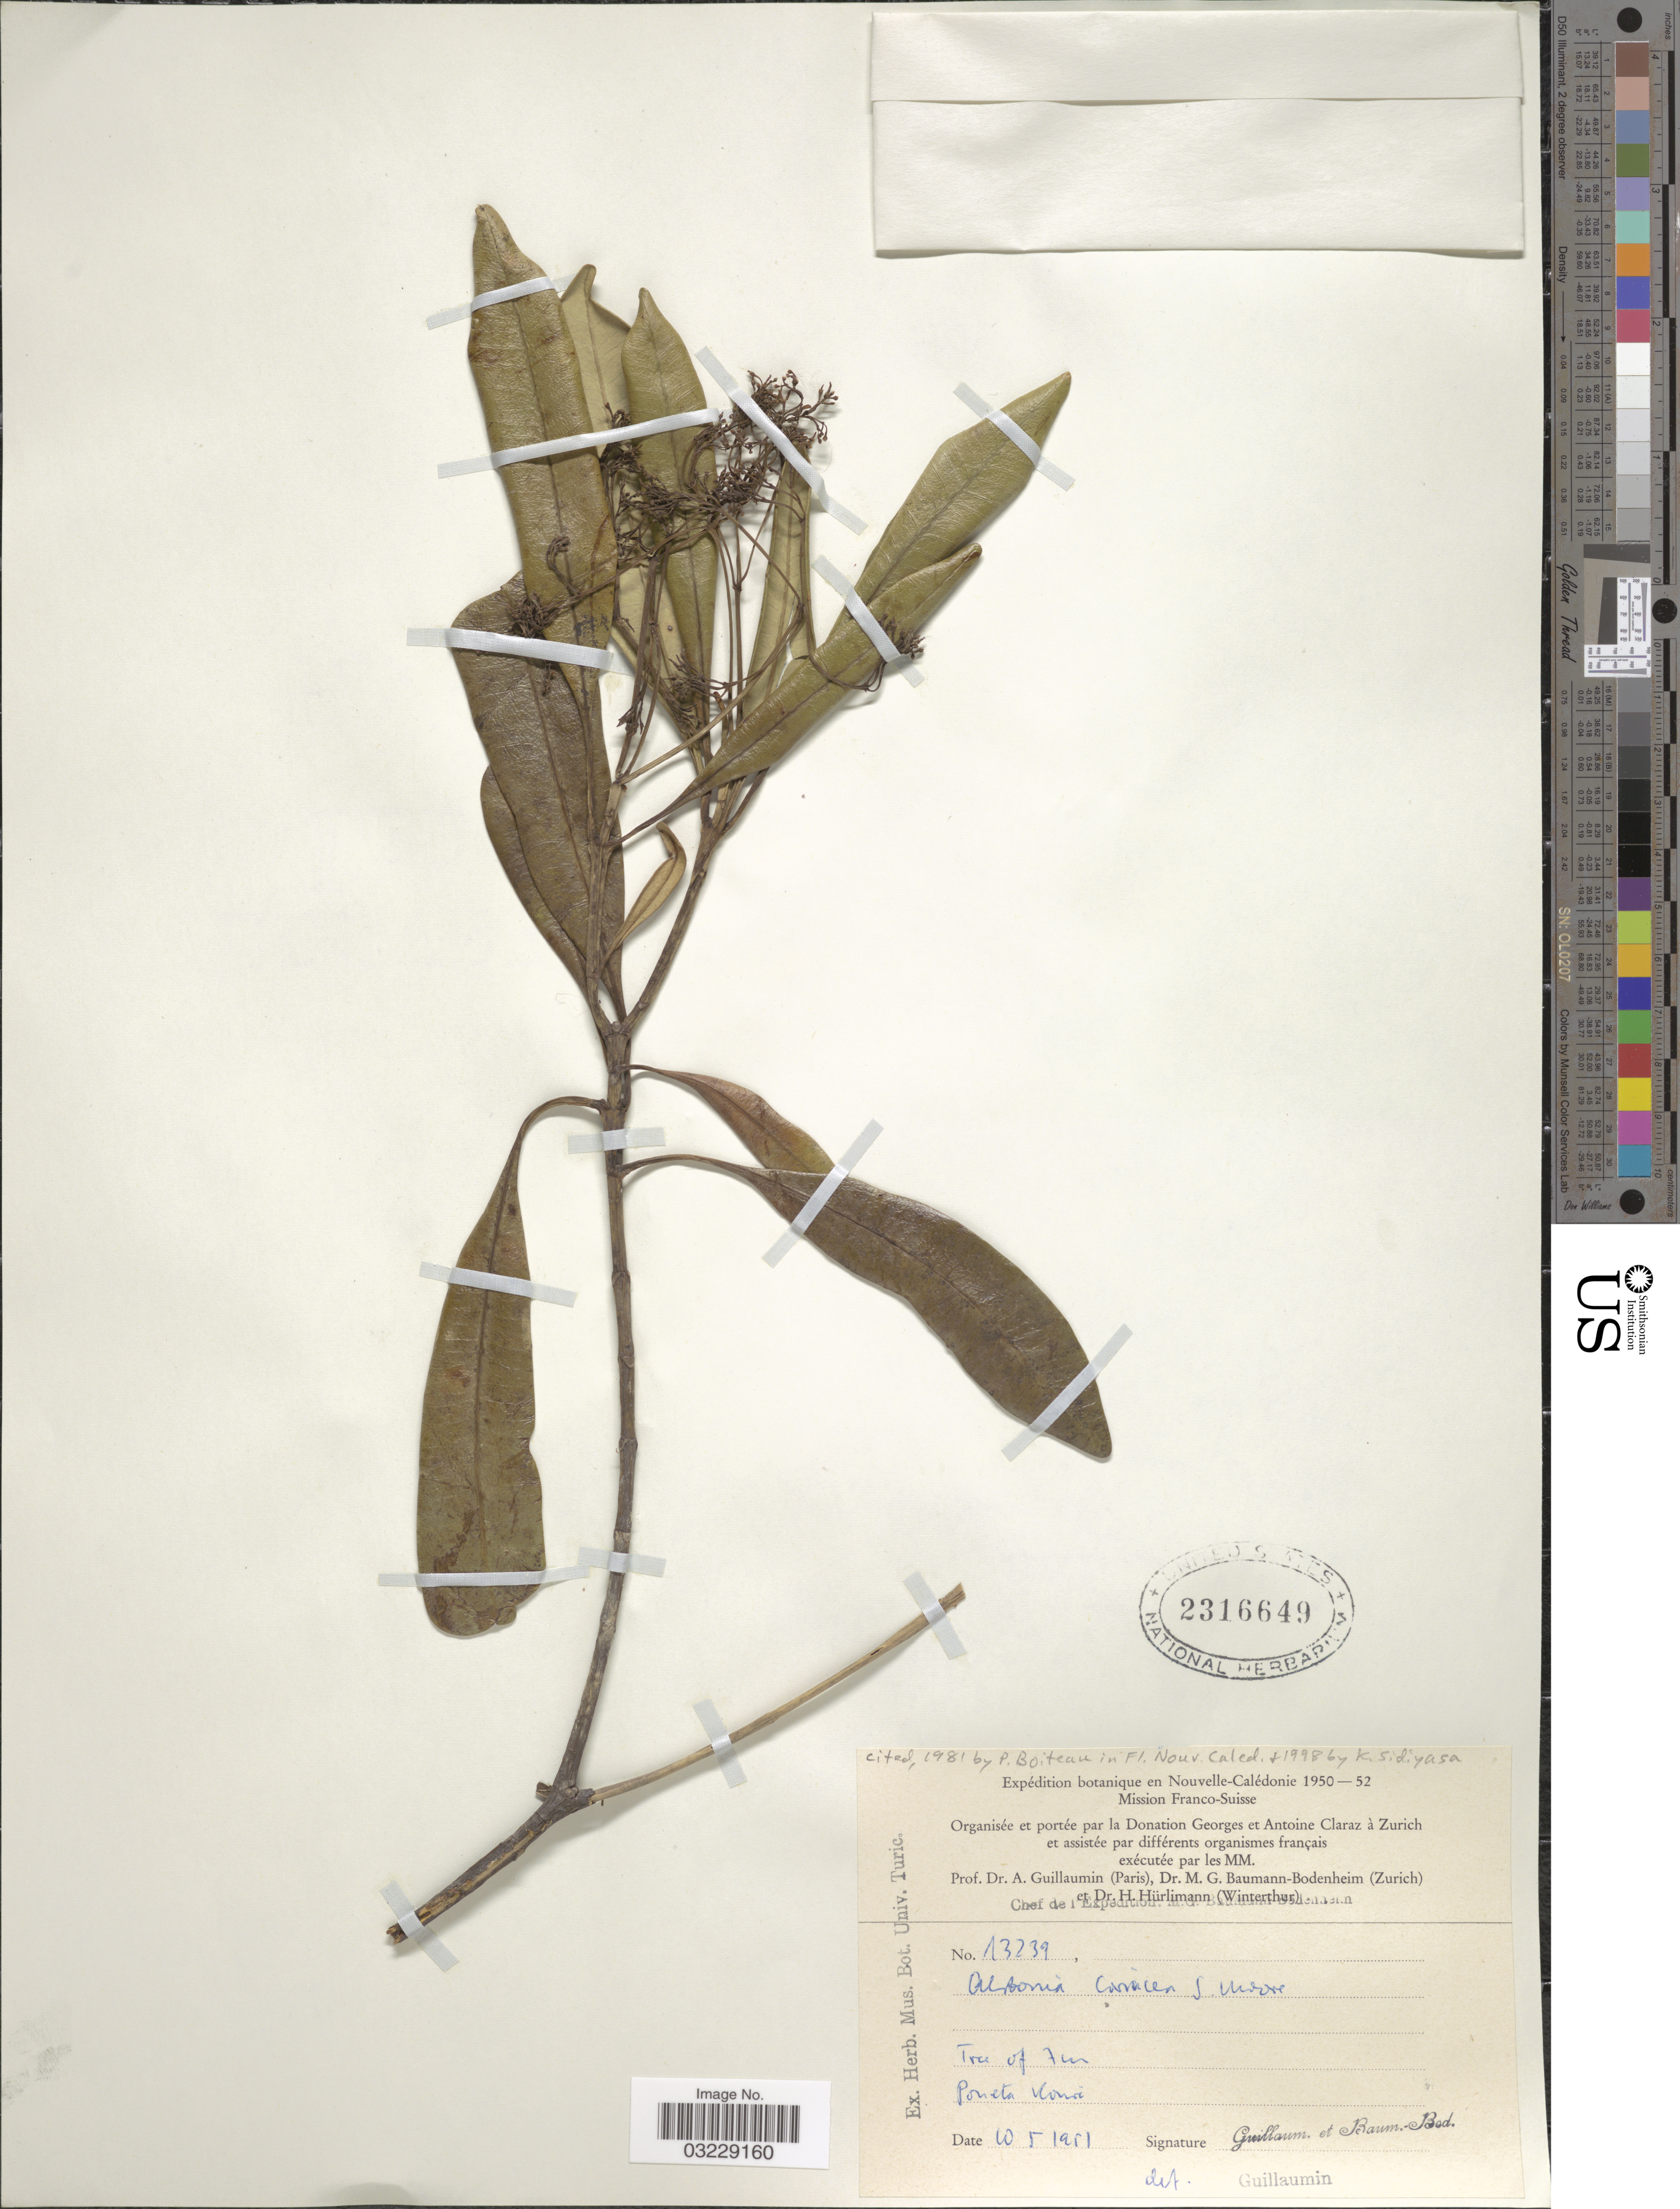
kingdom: Plantae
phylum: Tracheophyta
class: Magnoliopsida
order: Gentianales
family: Apocynaceae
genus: Alstonia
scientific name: Alstonia coriacea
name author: Pancher ex S. Moore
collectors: A. Guillaumin & M. G. Baumann-Bodenheim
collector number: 13239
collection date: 1951-05-10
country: New Caledonia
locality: Poueta Koure.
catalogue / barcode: US 2316649